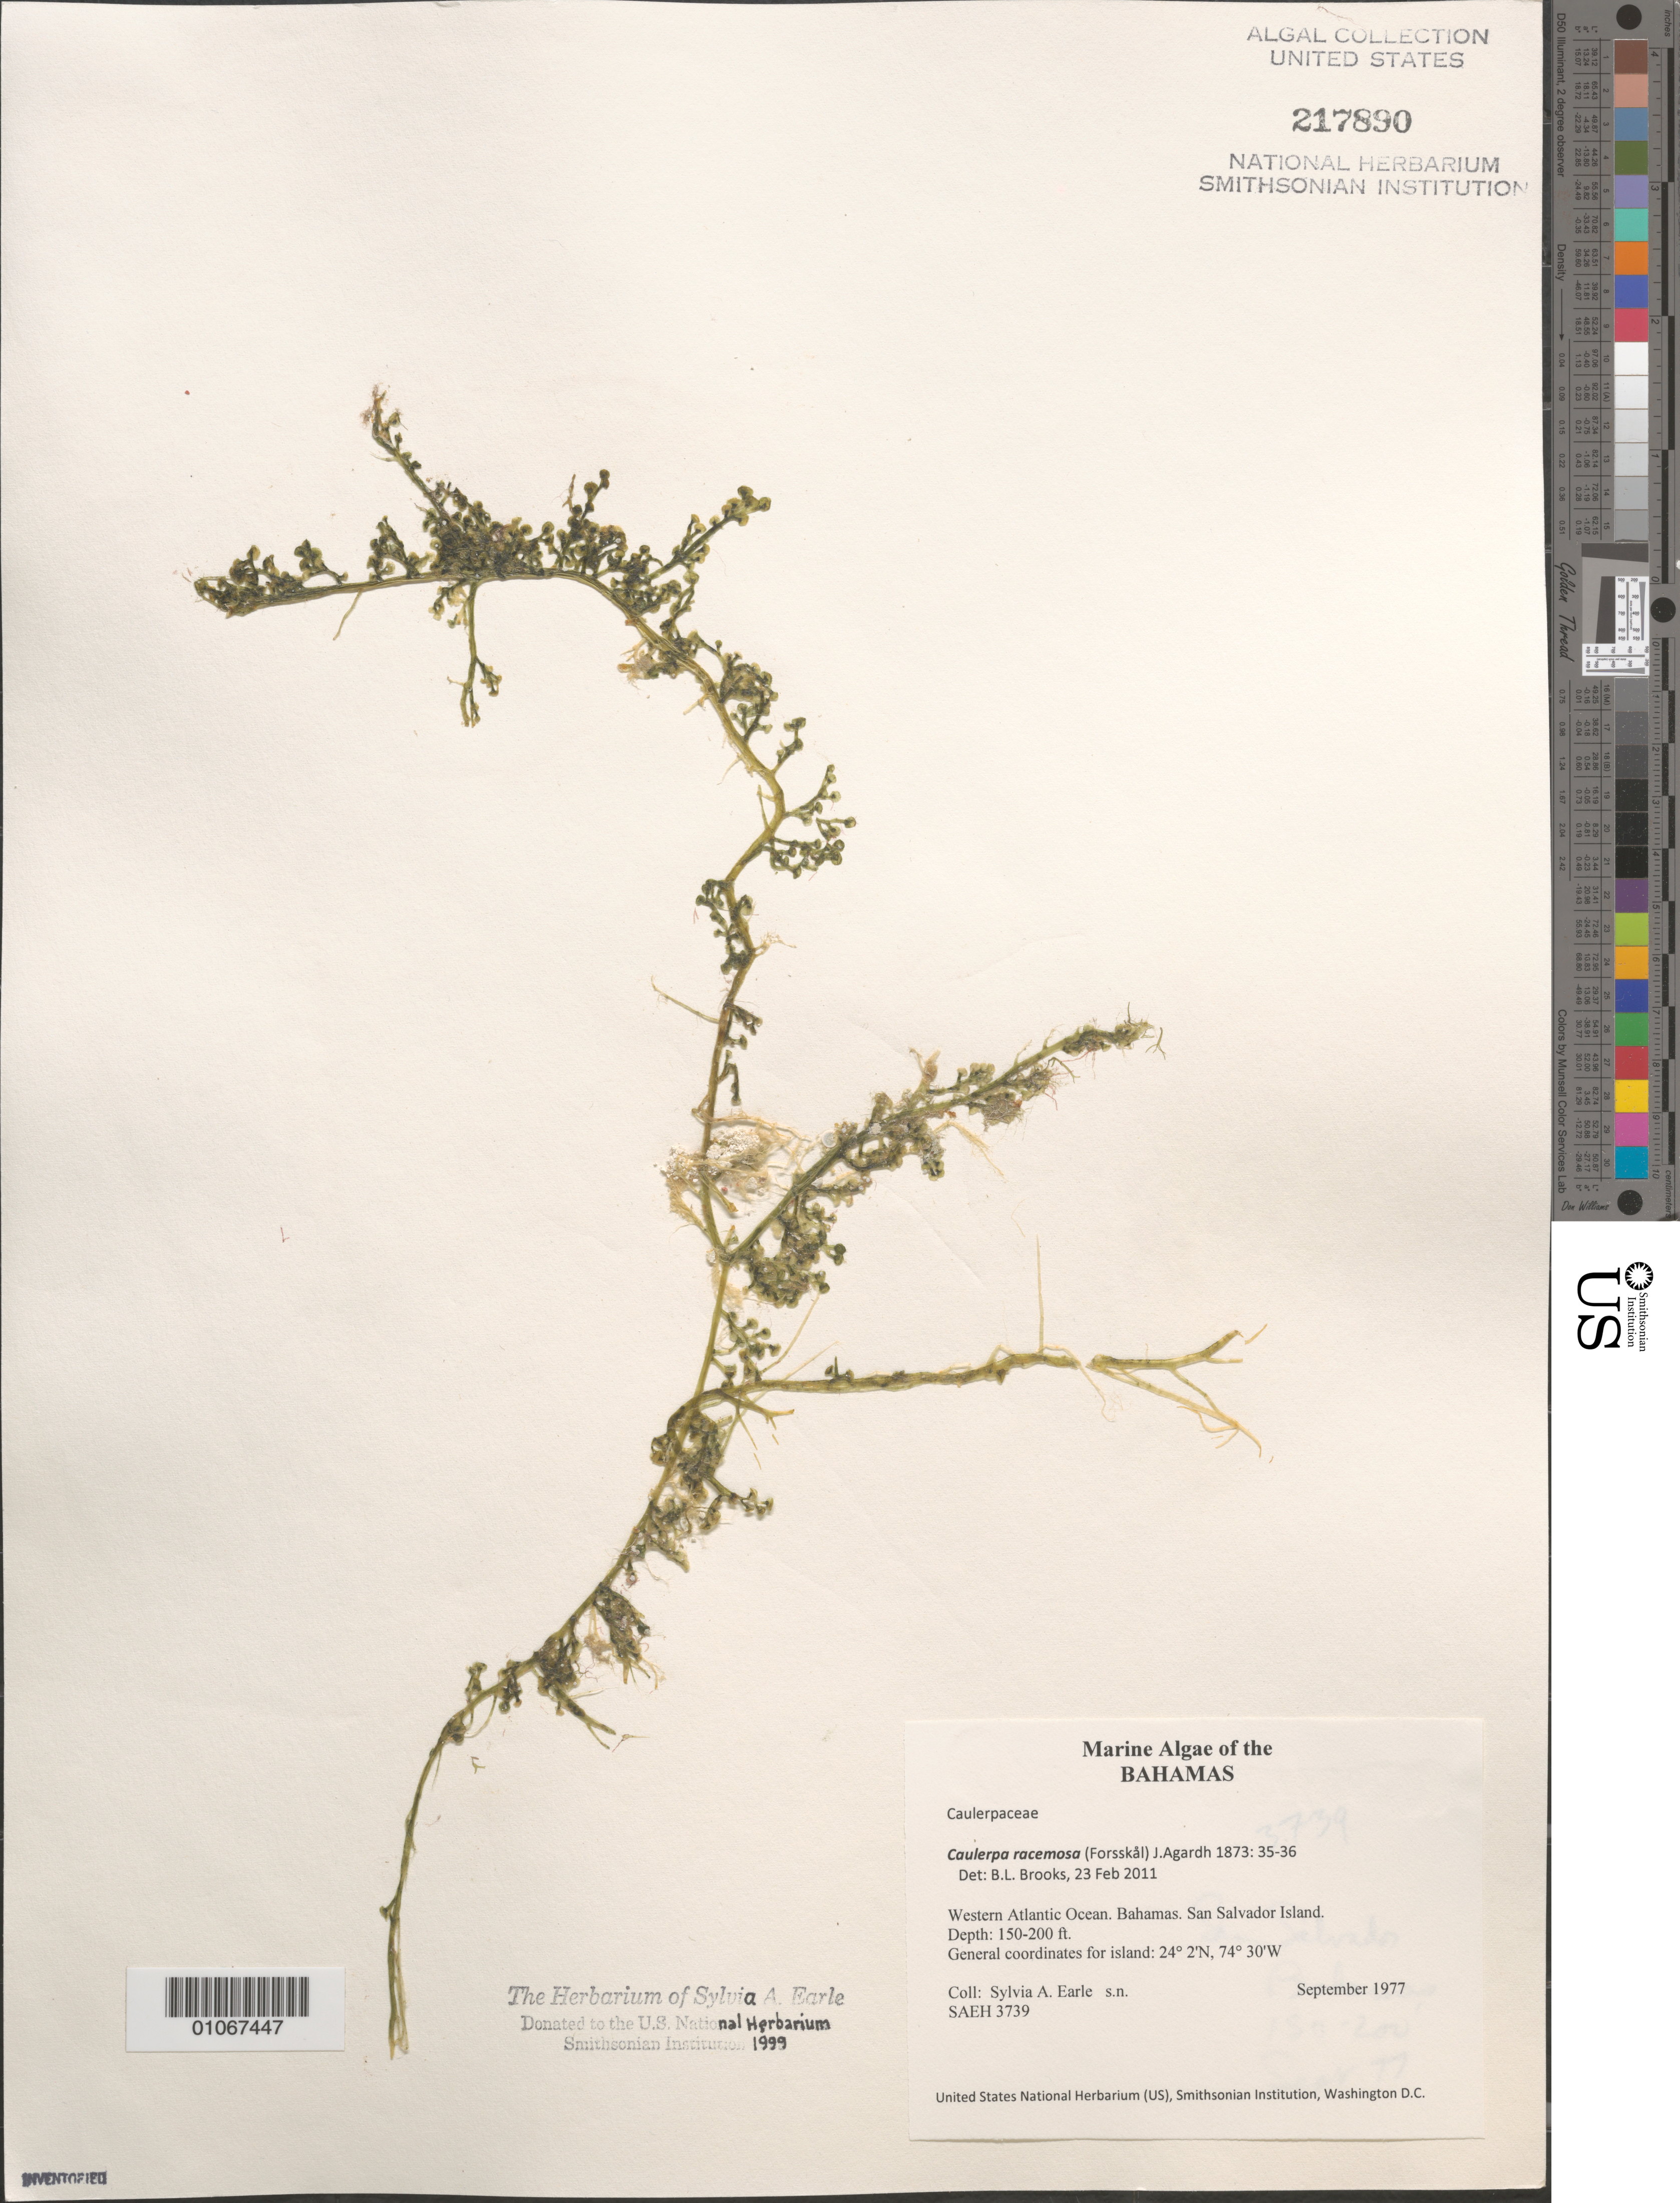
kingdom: Plantae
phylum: Chlorophyta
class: Ulvophyceae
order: Bryopsidales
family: Caulerpaceae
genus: Caulerpa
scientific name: Caulerpa racemosa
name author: (Forssk.) J. Agardh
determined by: Brooks, B. L., (BOT), Smithsonian Institution - National Museum of Natural History (UNITED STATES)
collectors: S. A. Earle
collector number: SAEH 3739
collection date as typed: Sep 1977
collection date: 1977-09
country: Bahamas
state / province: San Salvador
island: San Salvador Island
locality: Western Atlantic Ocean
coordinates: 24 2'N, 74 30'W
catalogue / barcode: US 217890